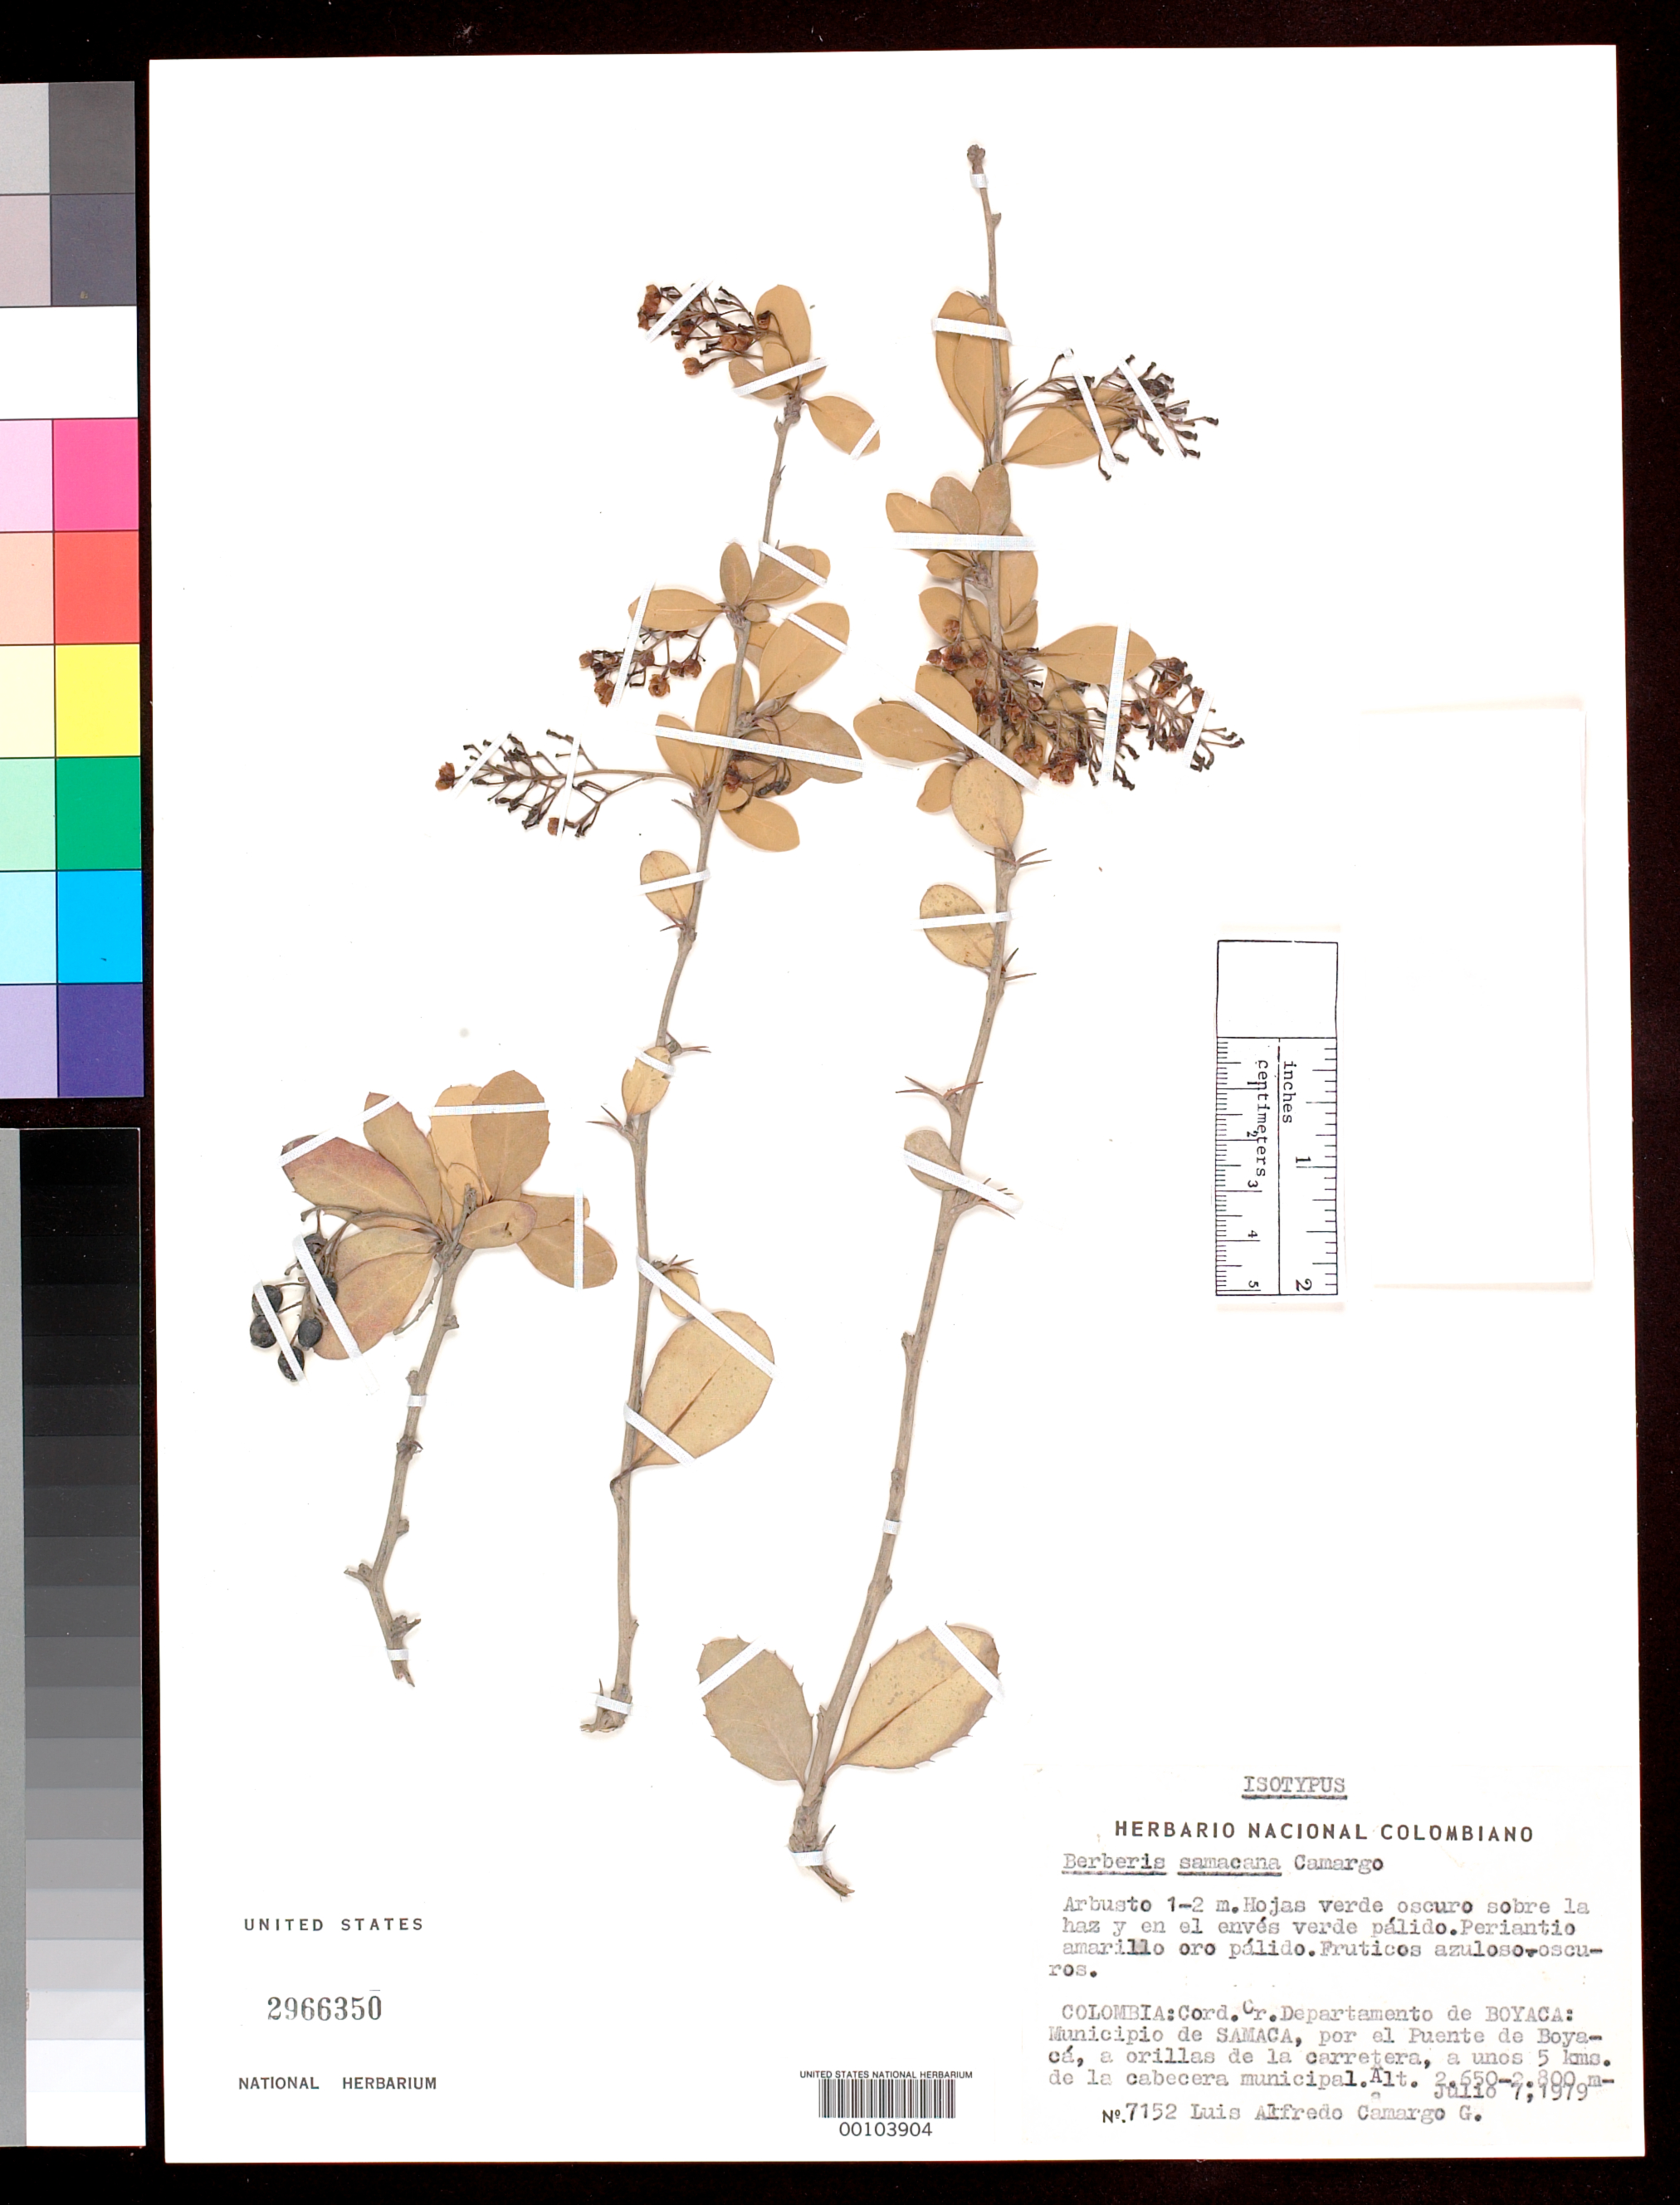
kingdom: Plantae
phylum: Tracheophyta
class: Magnoliopsida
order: Ranunculales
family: Berberidaceae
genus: Berberis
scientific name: Berberis samacana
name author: L.A. Camargo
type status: Isotype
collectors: L. A. Camargo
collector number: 7152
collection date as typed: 07 Jul 1979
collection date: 1979-07-07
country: Colombia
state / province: Boyacá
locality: Samaca, Cordillera Oriental.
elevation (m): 2650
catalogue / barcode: US 2966350